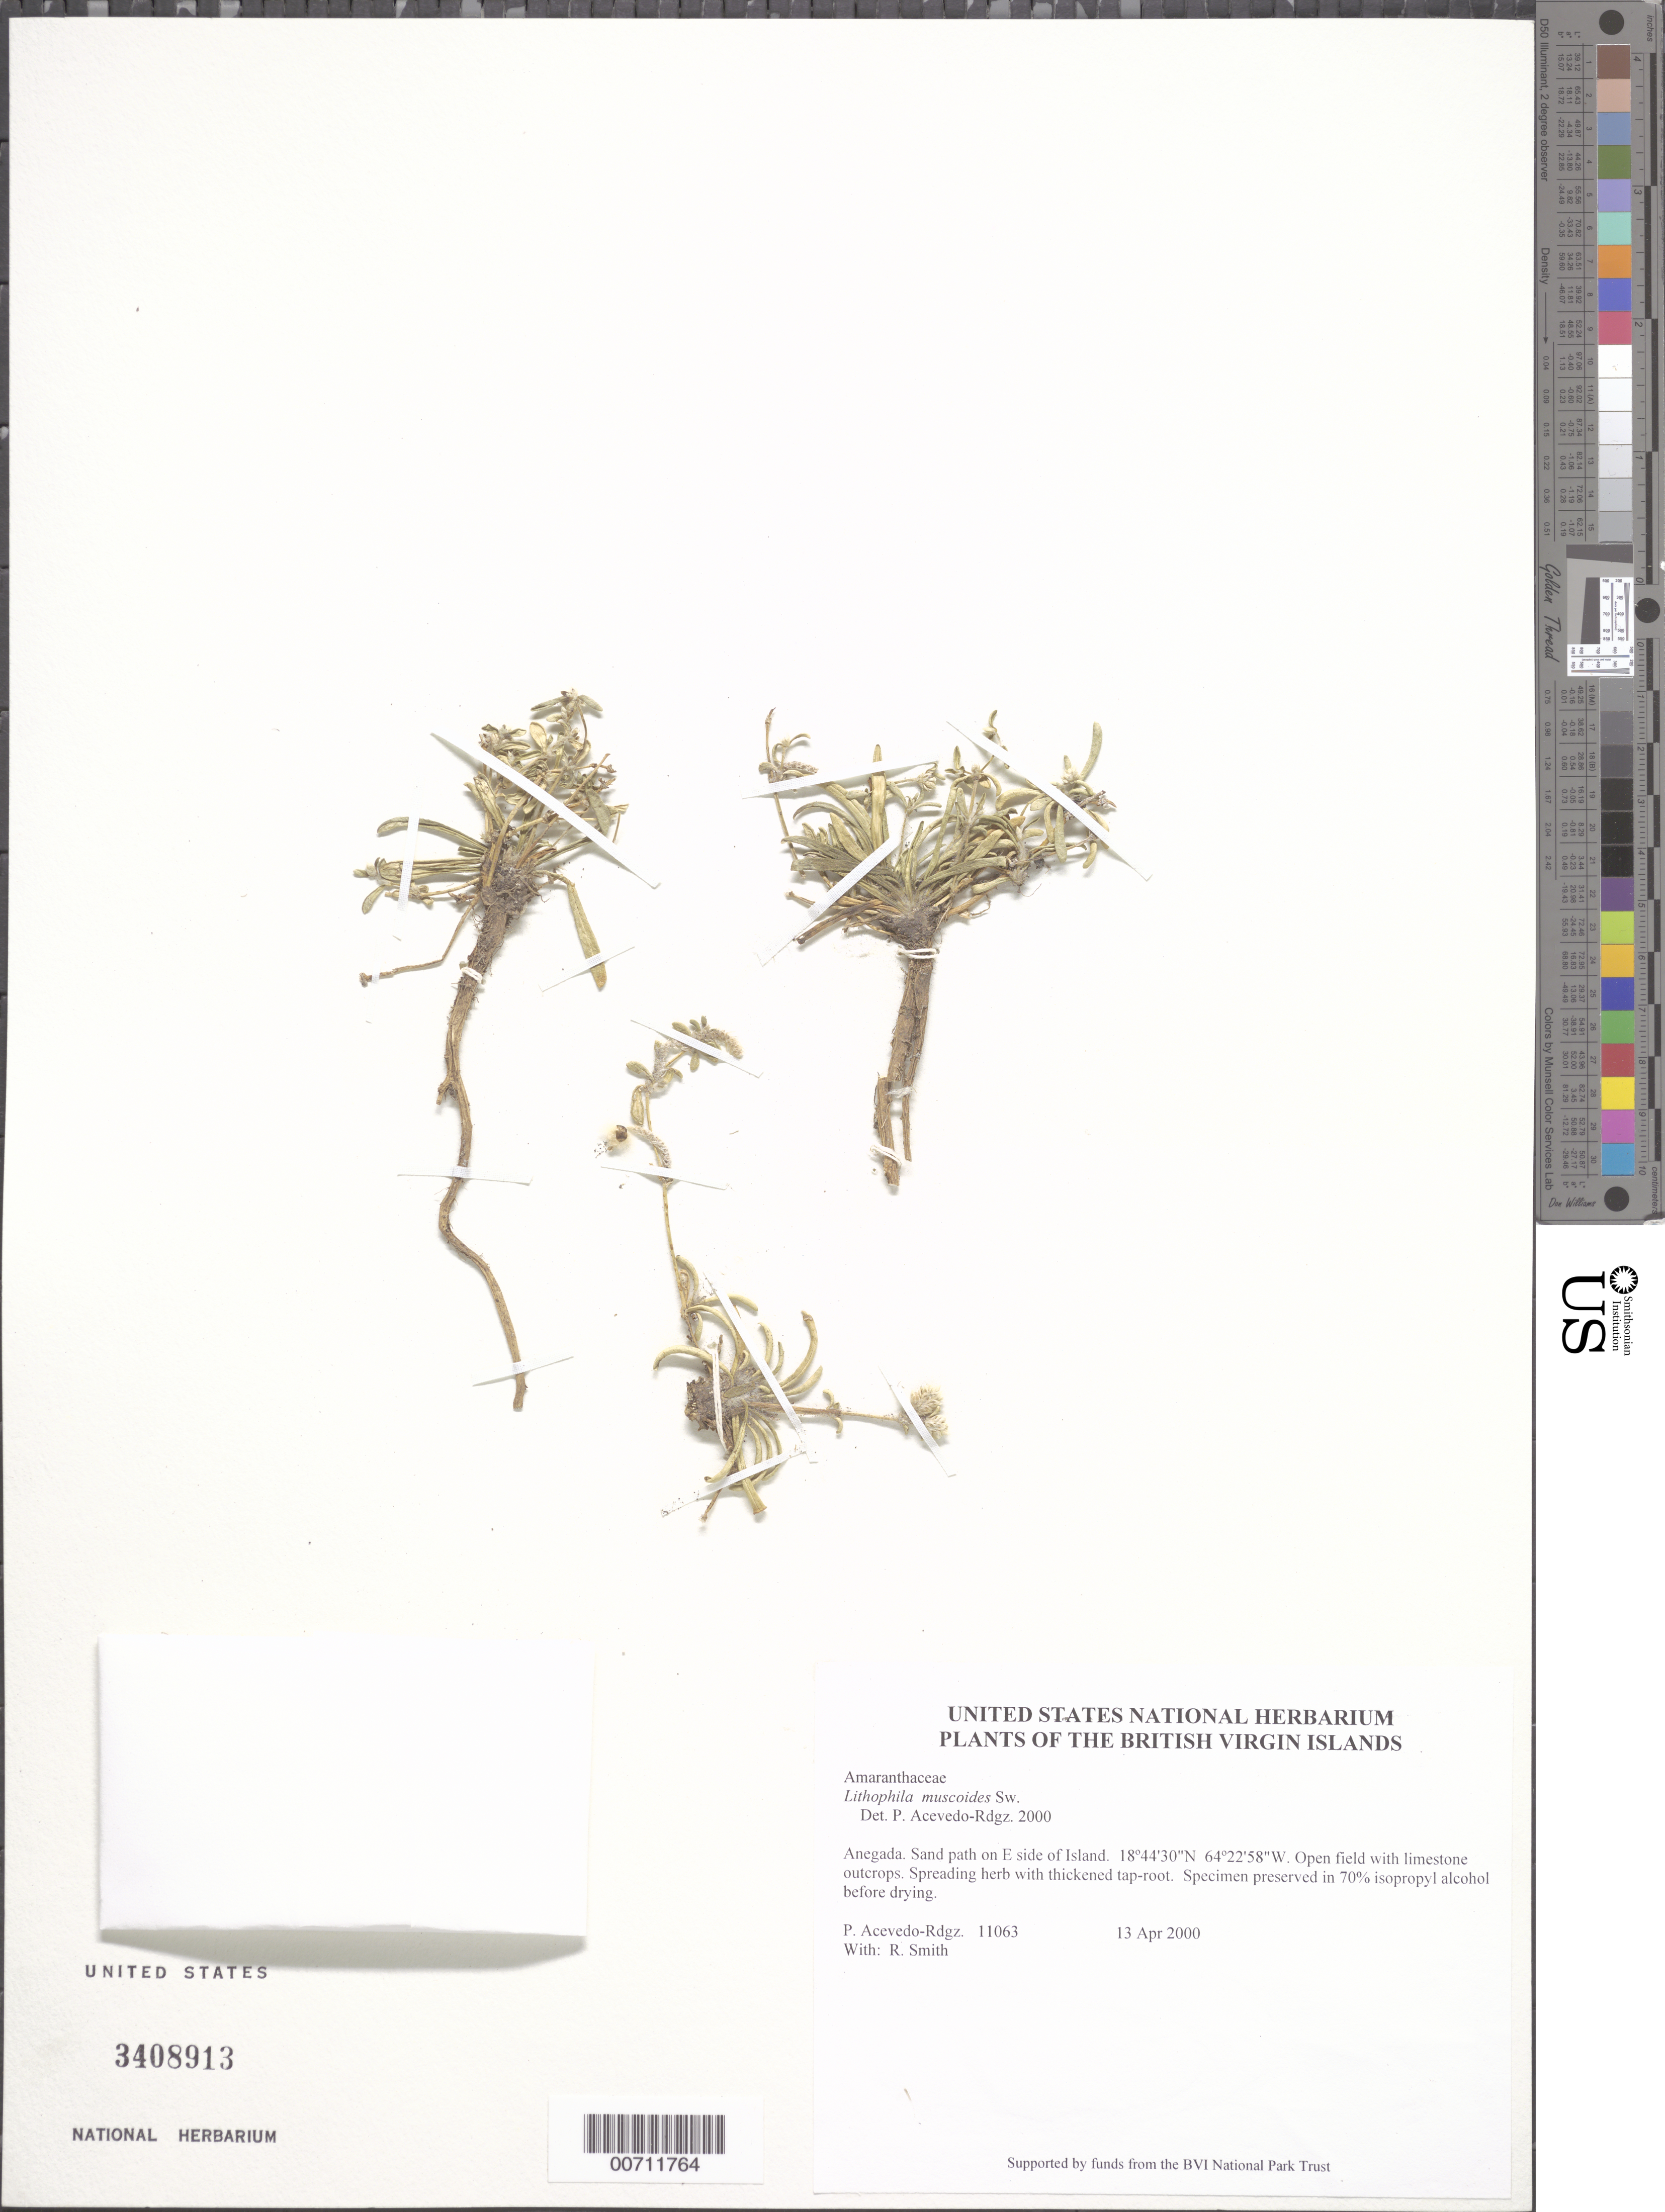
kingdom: Plantae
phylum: Tracheophyta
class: Magnoliopsida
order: Caryophyllales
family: Amaranthaceae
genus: Gomphrena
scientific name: Gomphrena muscoides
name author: (Sw.) T. Ortuño & Borsch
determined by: Strong, Mark T., (BOT), Smithsonian Institution - National Museum of Natural History (UNITED STATES)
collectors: P. Acevedo-Rodr. & R. Smith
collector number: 11063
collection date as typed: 13 Apr 2000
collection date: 2000-04-13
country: British Virgin Islands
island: Anegada I.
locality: Sand path on E side of Island.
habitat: Open field with limestone outcrops.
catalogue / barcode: US 3408913